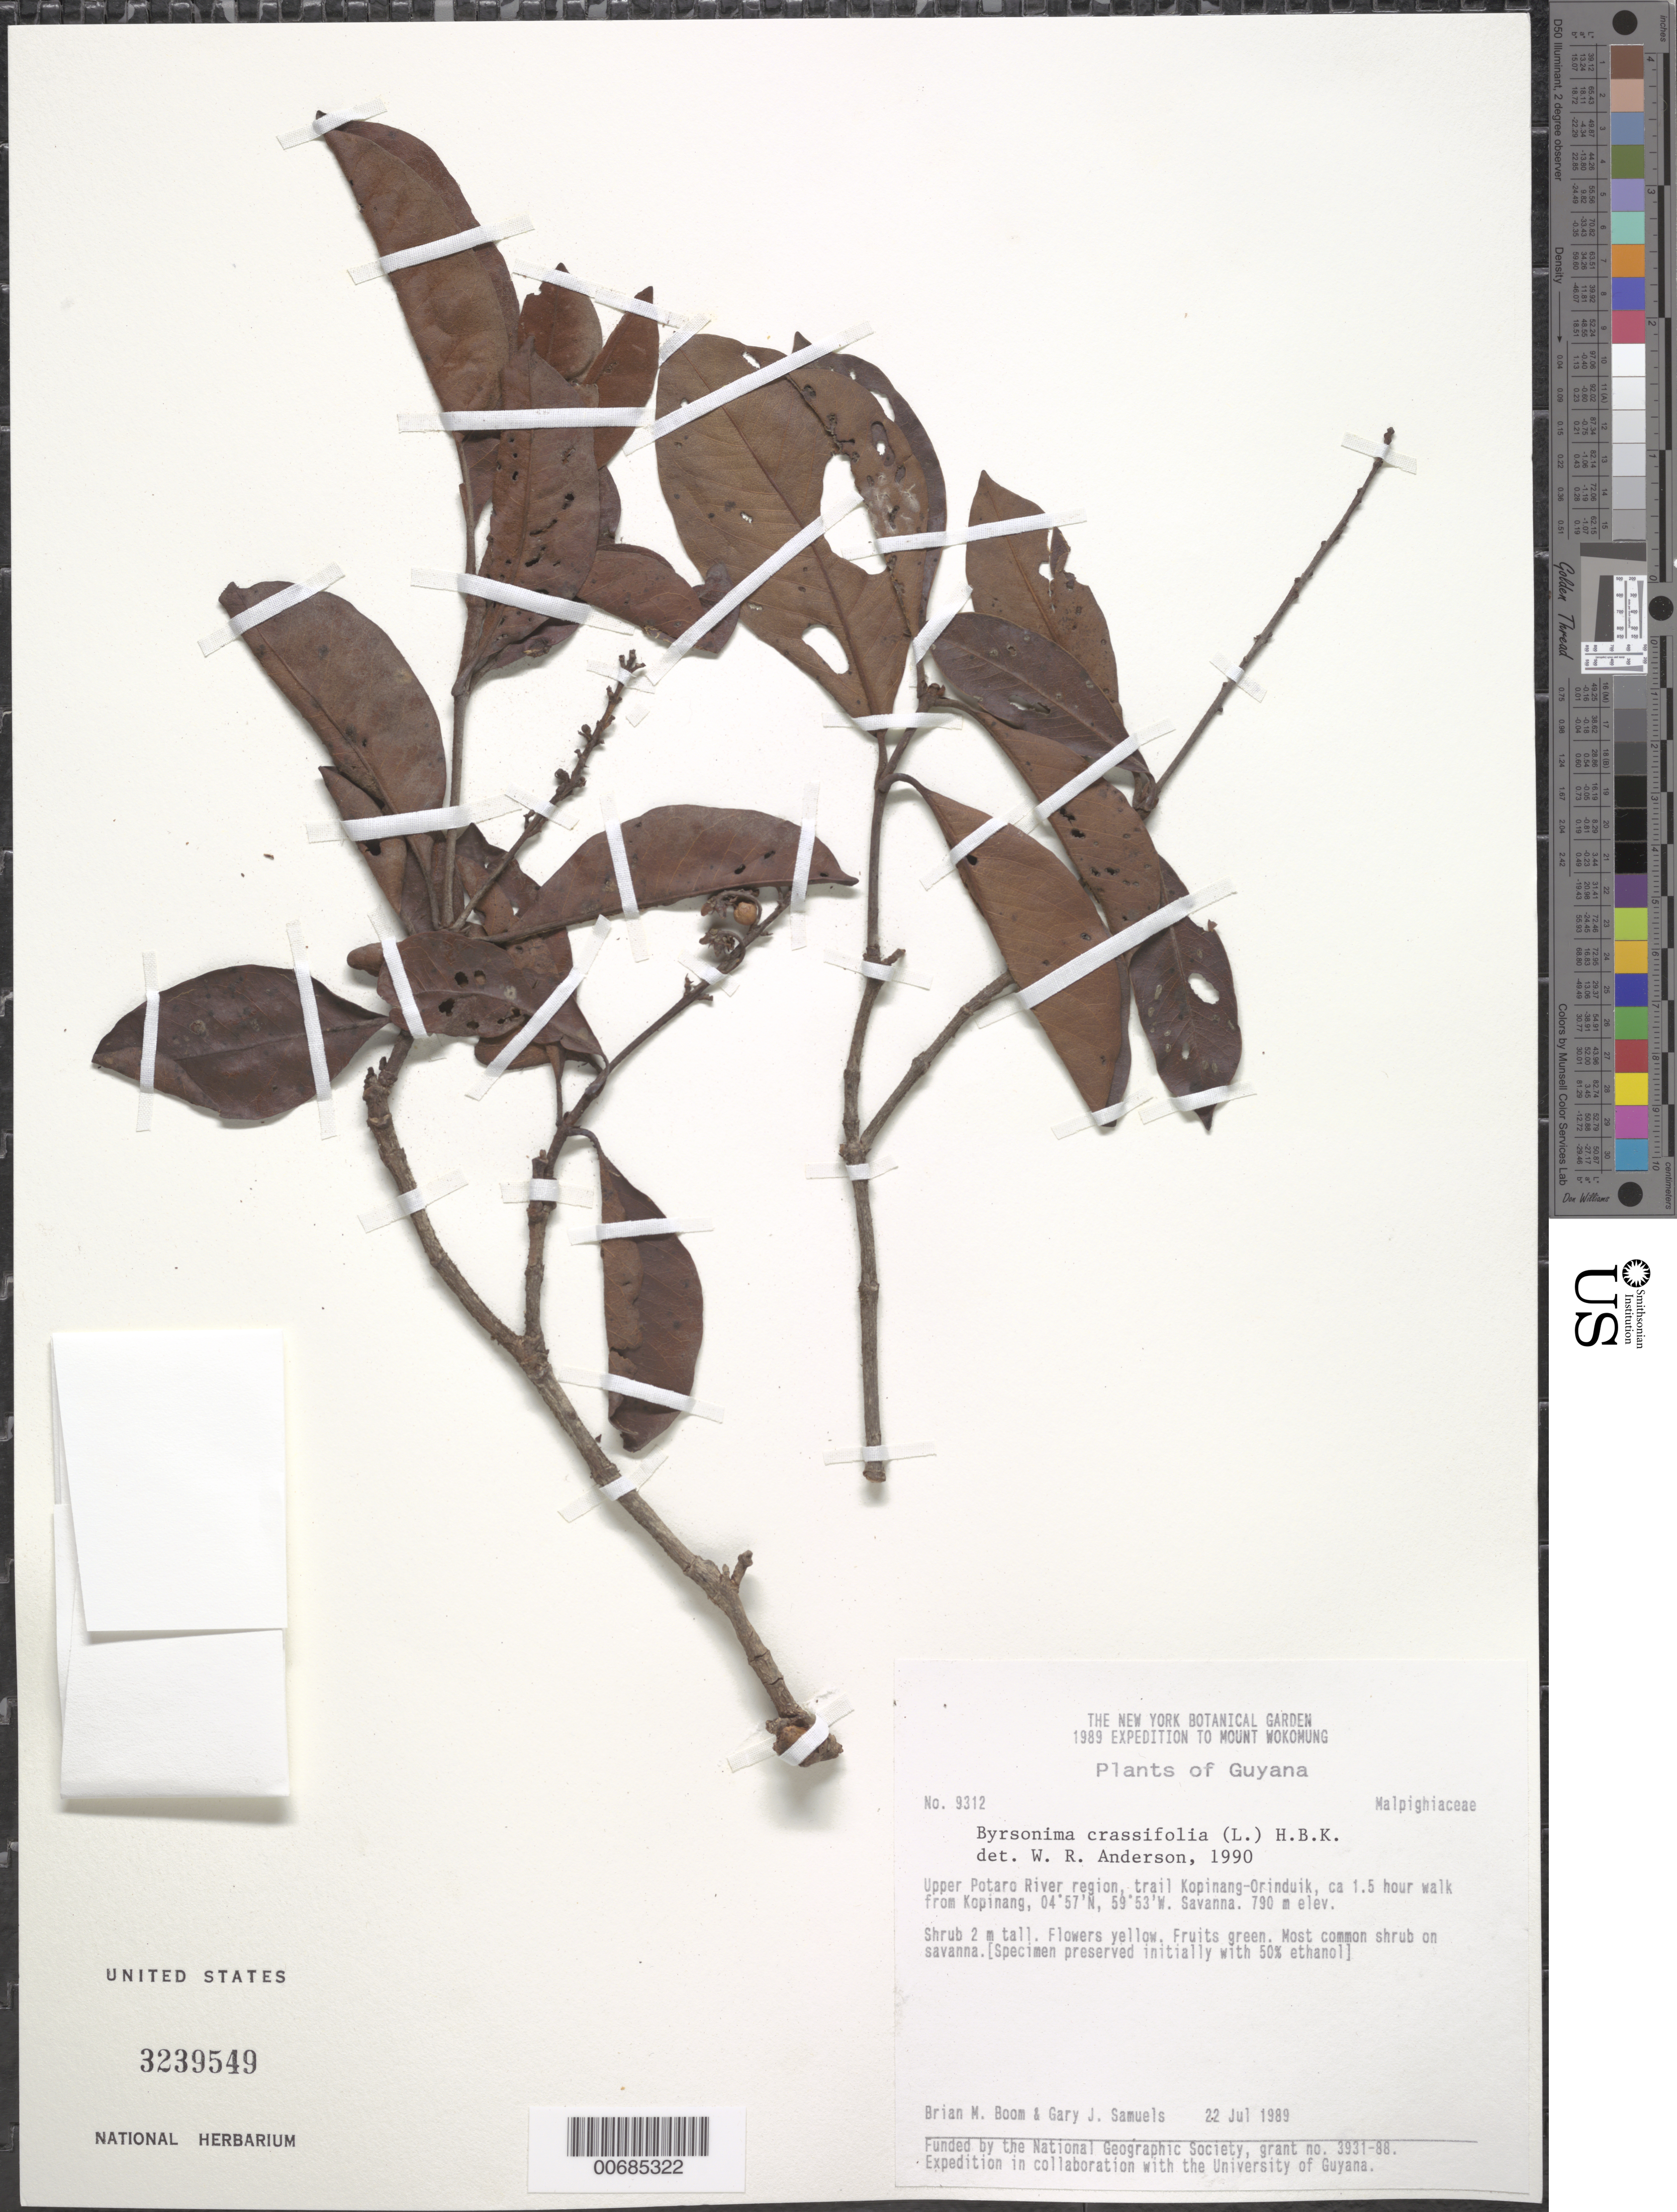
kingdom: Plantae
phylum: Tracheophyta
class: Magnoliopsida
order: Malpighiales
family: Malpighiaceae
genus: Byrsonima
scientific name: Byrsonima crassifolia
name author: (L.) Kunth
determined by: Anderson, W. R., (MICH), University of Michigan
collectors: B. M. Boom & G. Samuels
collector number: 9312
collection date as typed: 22-Jul-89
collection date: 1989-07-22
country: Guyana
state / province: Potaro-Siparuni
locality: Kopinang-Orinduik trail, ca. 1.5 hour walk to Kopinang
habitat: Savanna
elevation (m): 790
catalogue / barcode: US 3239549